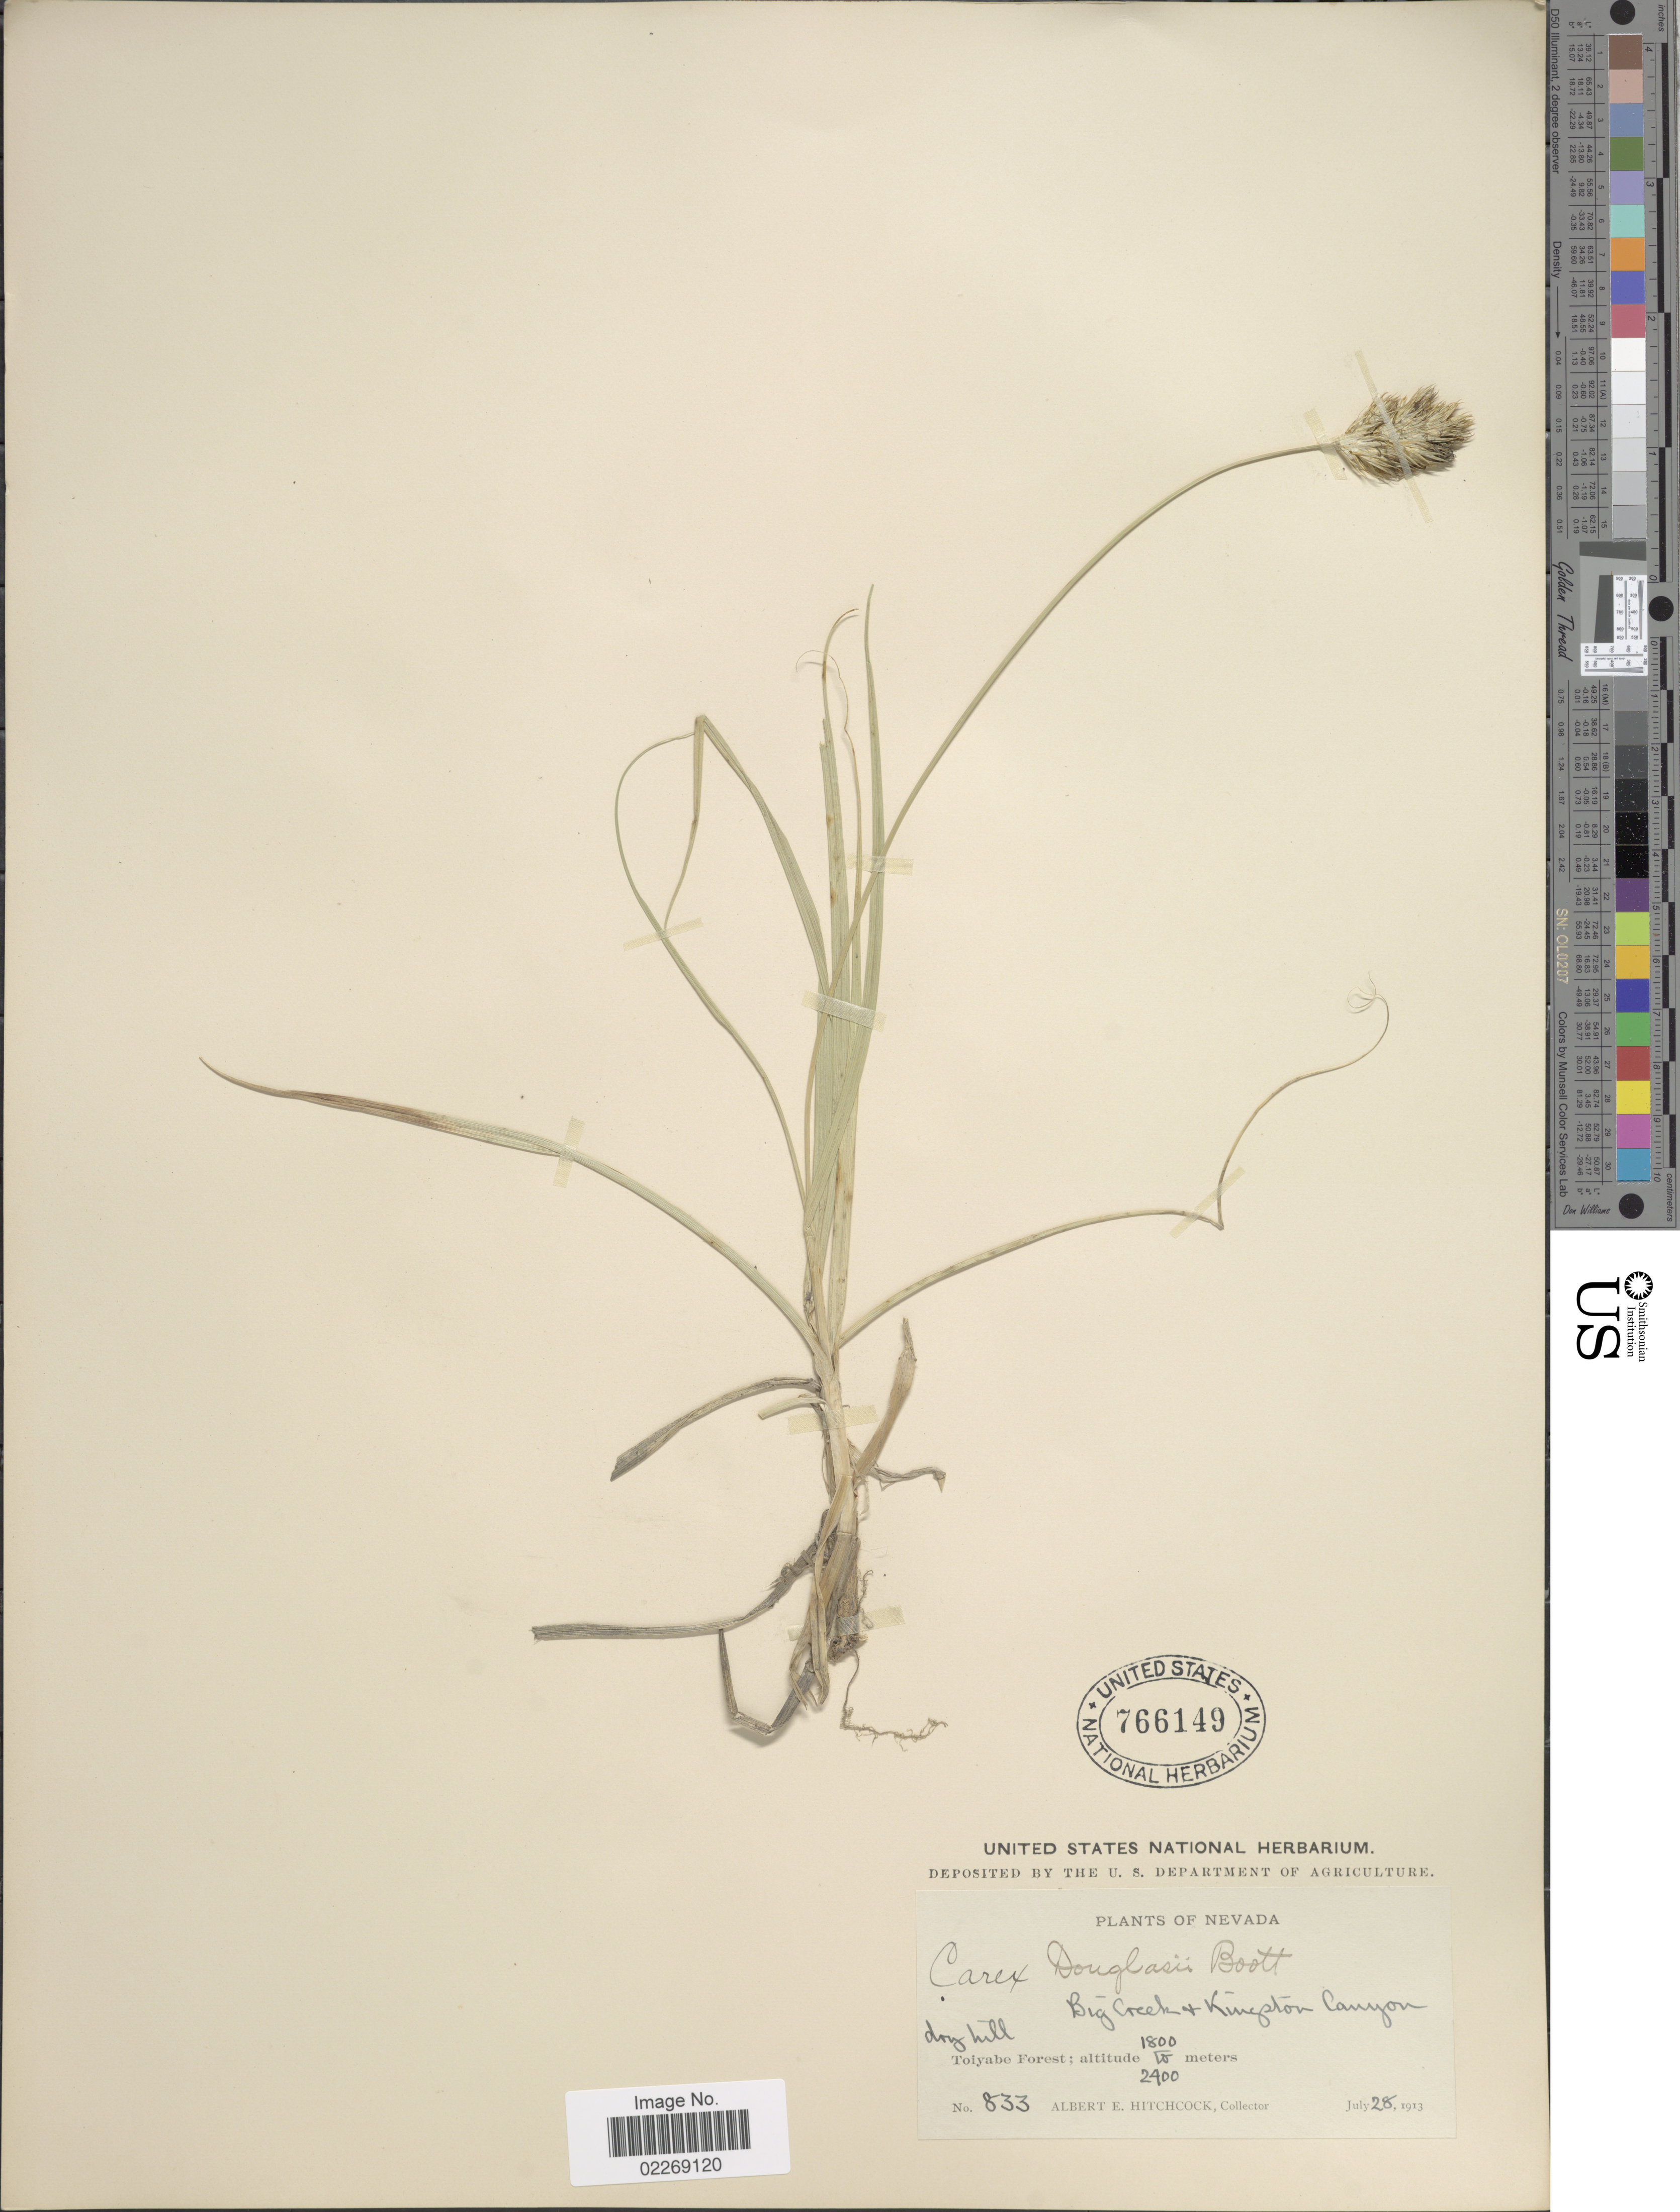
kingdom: Plantae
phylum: Tracheophyta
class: Liliopsida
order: Poales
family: Cyperaceae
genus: Carex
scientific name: Carex douglasii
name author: Boott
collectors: A. Hitchcock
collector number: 833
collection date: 1913-07-28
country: United States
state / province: Nevada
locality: Big Creek & Kingston Canyon. Toiyabe Forest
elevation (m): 1800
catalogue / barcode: US 766149